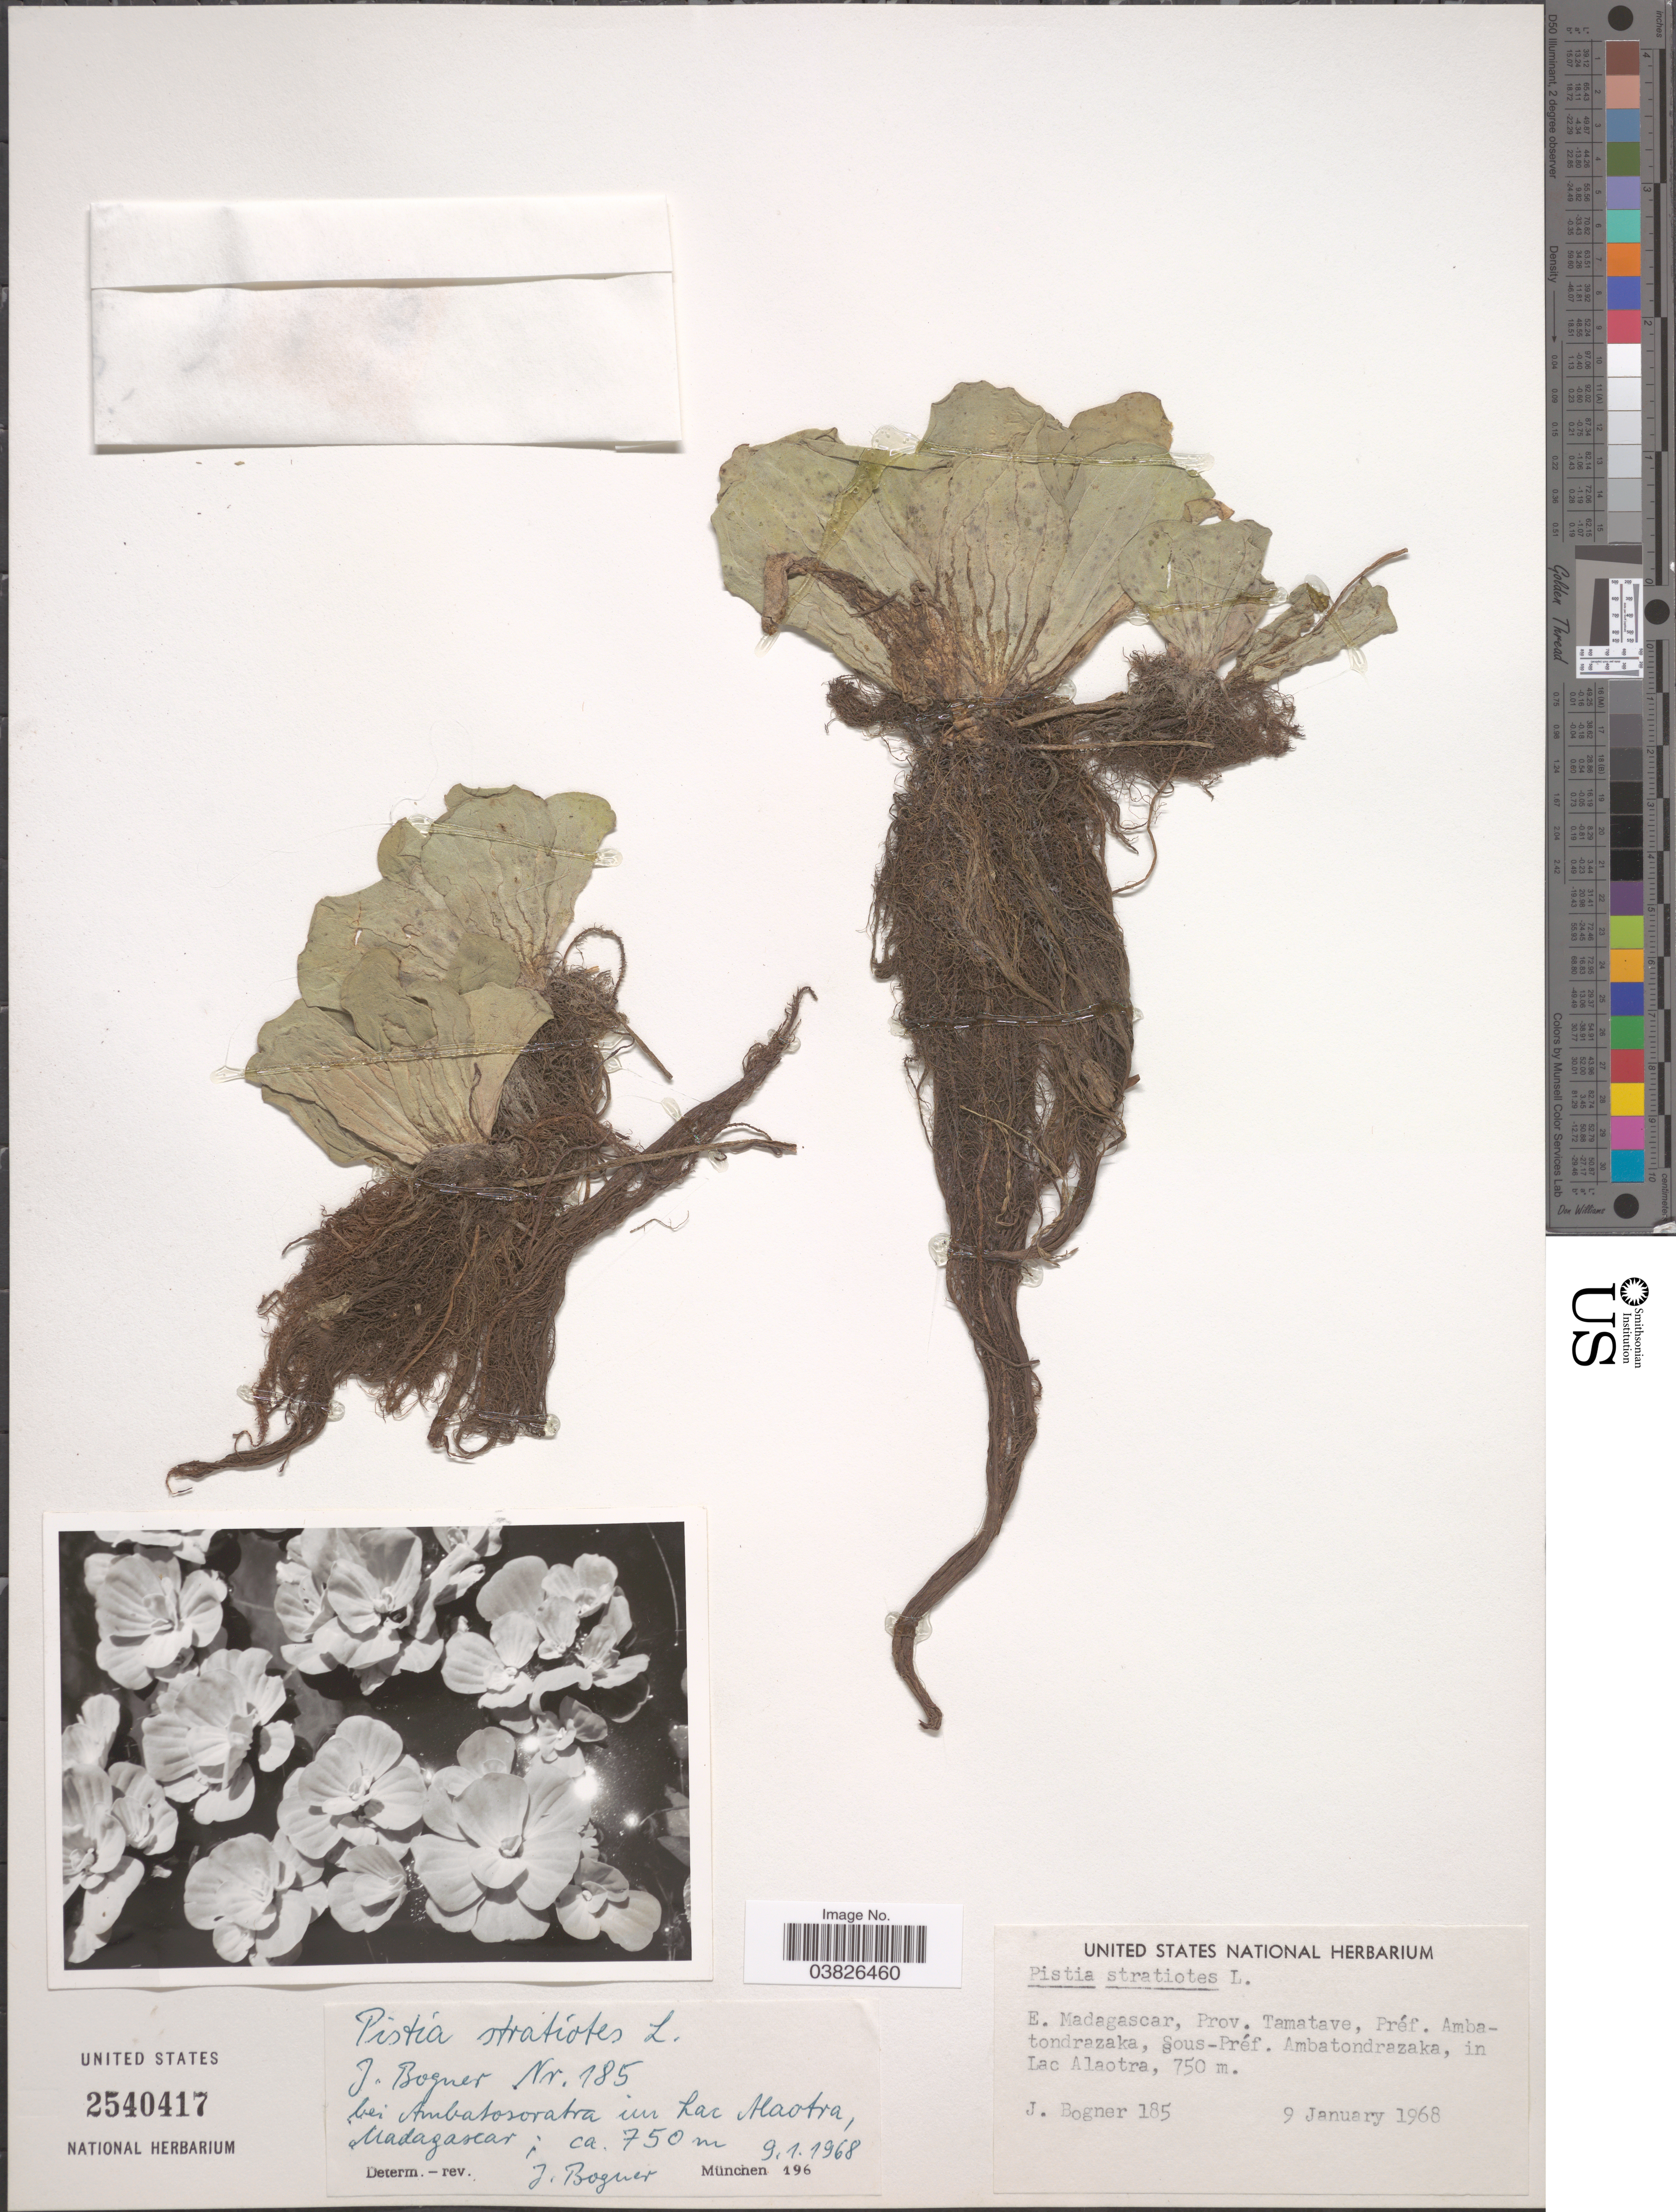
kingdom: Plantae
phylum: Tracheophyta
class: Liliopsida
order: Alismatales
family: Araceae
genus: Pistia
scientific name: Pistia stratiotes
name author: L.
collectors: J. Bogner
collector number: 185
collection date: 1968-01-09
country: Madagascar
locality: E. Madagascar, Prov. Tamatave, Préf. Ambatondrazaka, Sous-Préf. Ambatondrazaka, in Lac Alaotra.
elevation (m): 750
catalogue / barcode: US 2540417